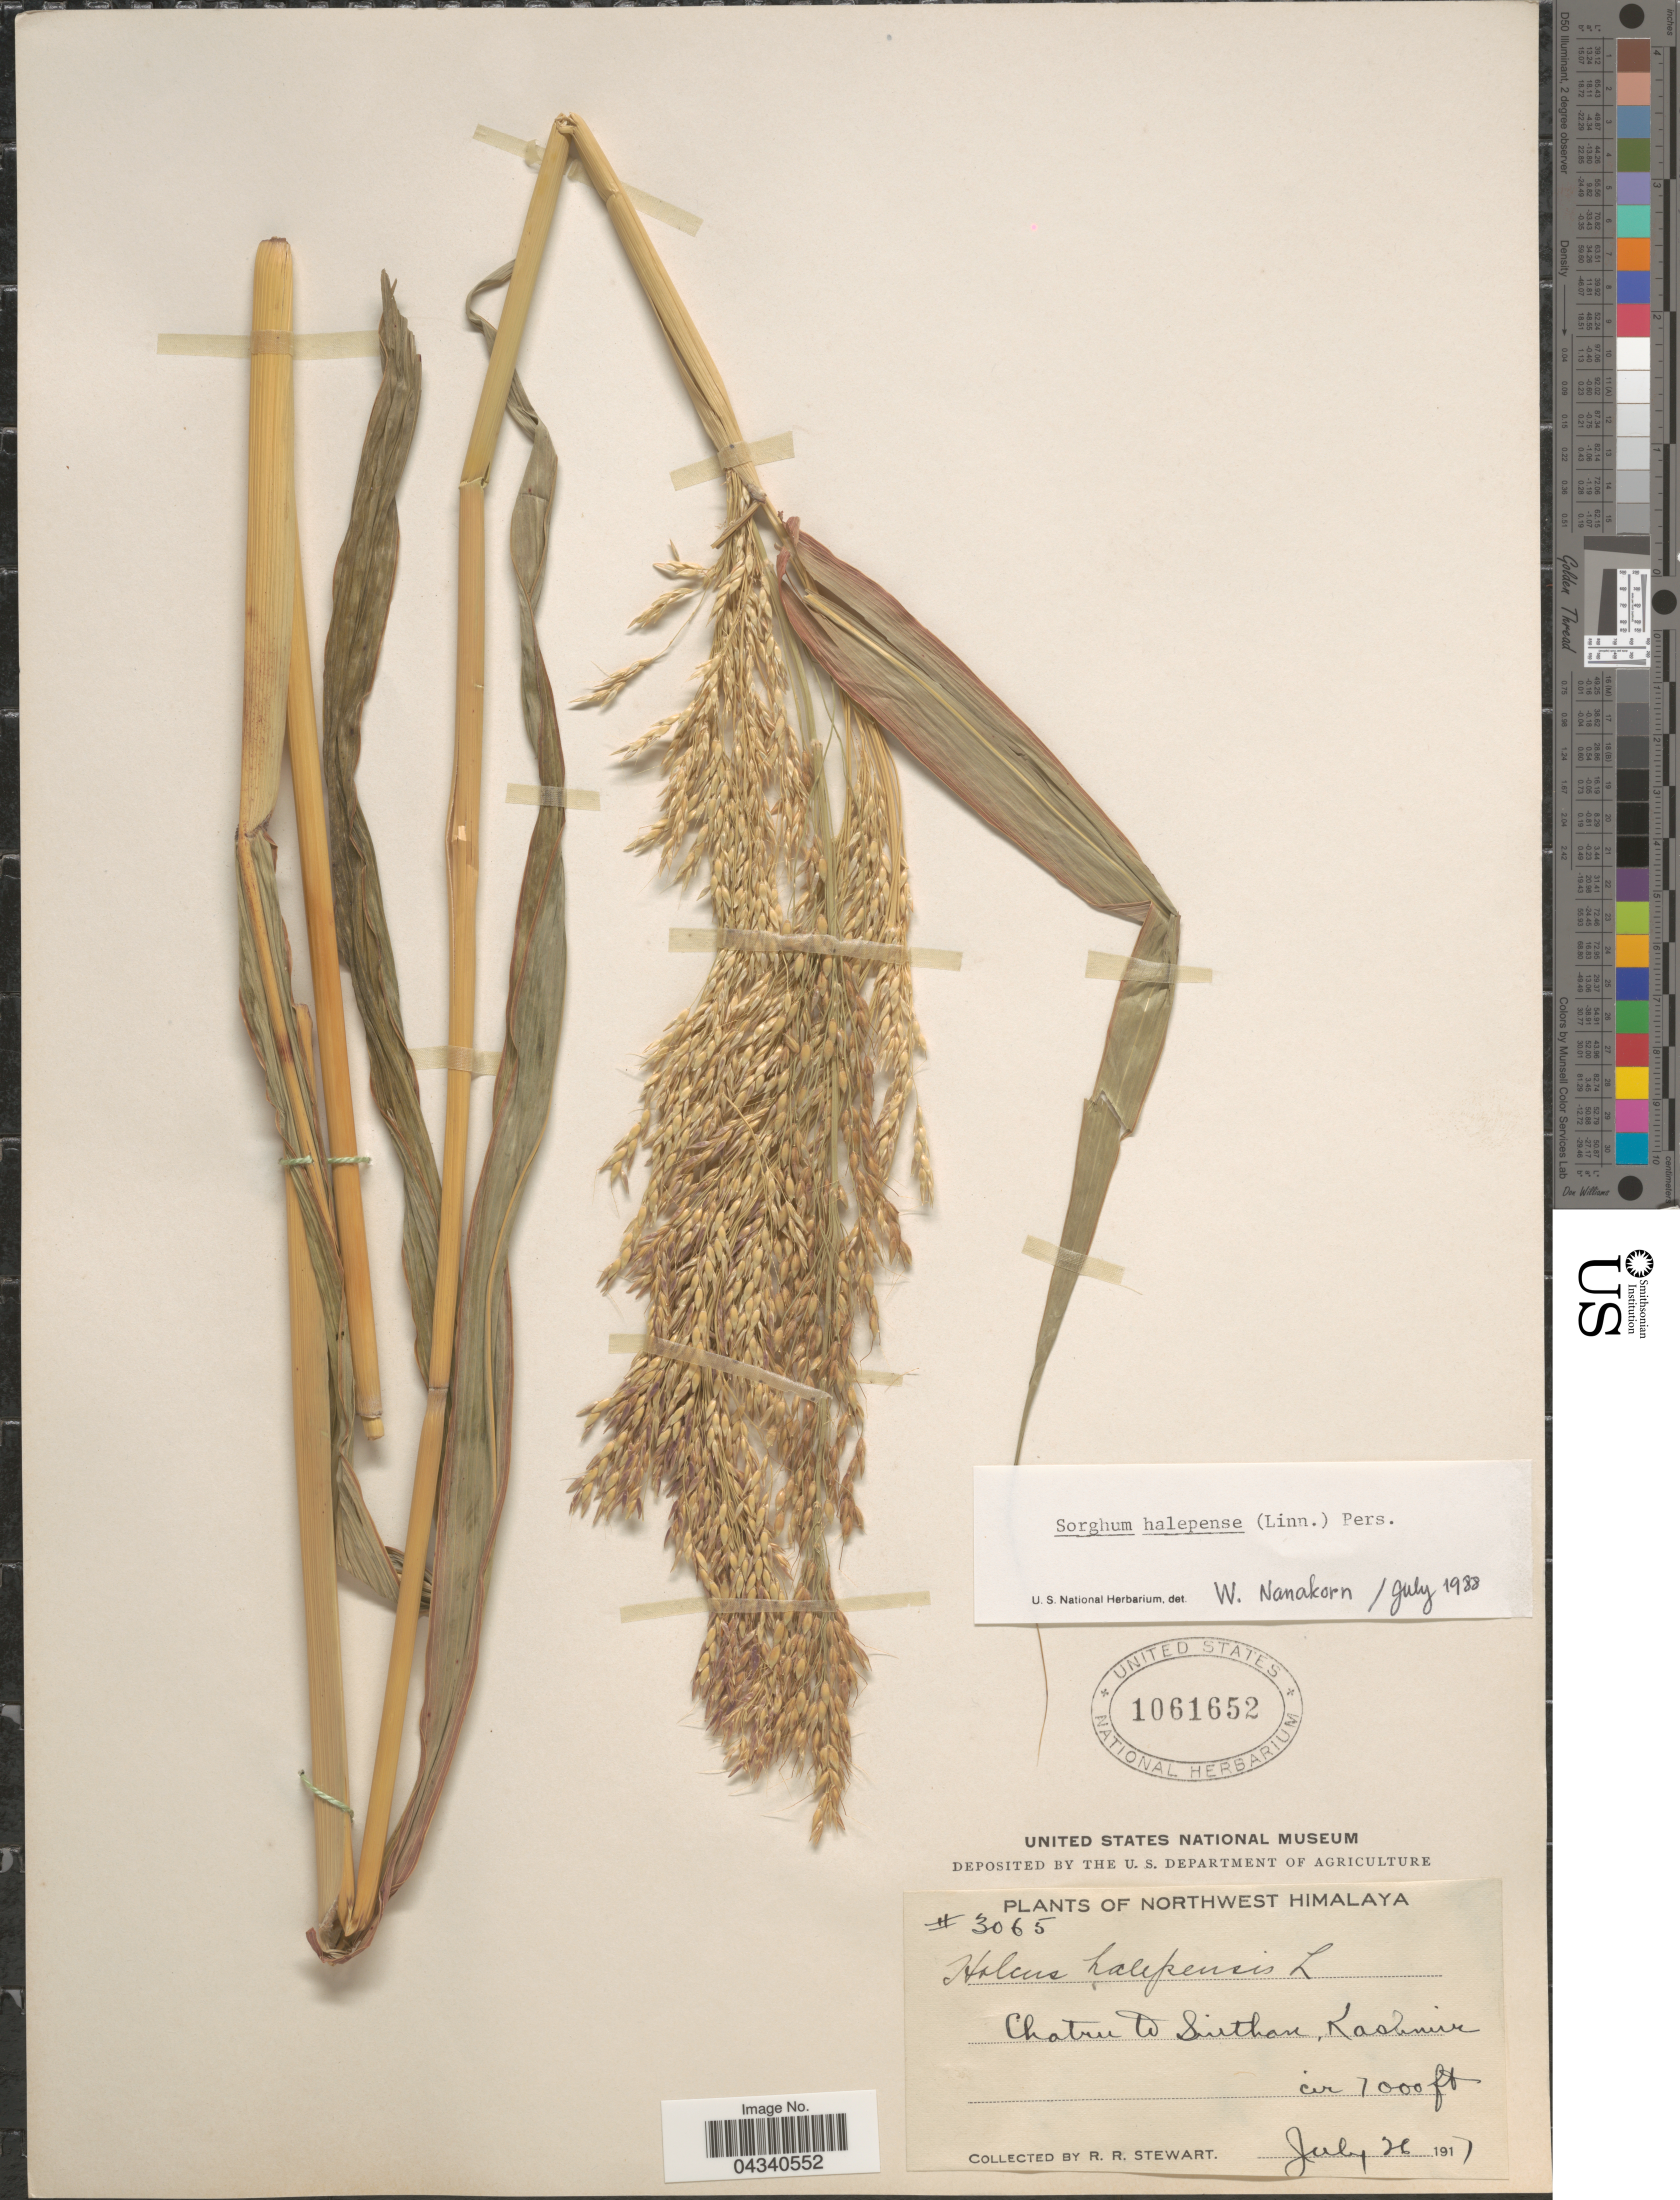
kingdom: Plantae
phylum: Tracheophyta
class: Liliopsida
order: Poales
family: Poaceae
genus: Sorghum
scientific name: Sorghum halepense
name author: (L.) Pers.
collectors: R. Stewart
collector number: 3065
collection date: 1917-07-26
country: India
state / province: Jammu and Kashmir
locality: Northwest Himalaya. Chatru to Sinthan, Kashmir.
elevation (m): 2134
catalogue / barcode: US 1061652